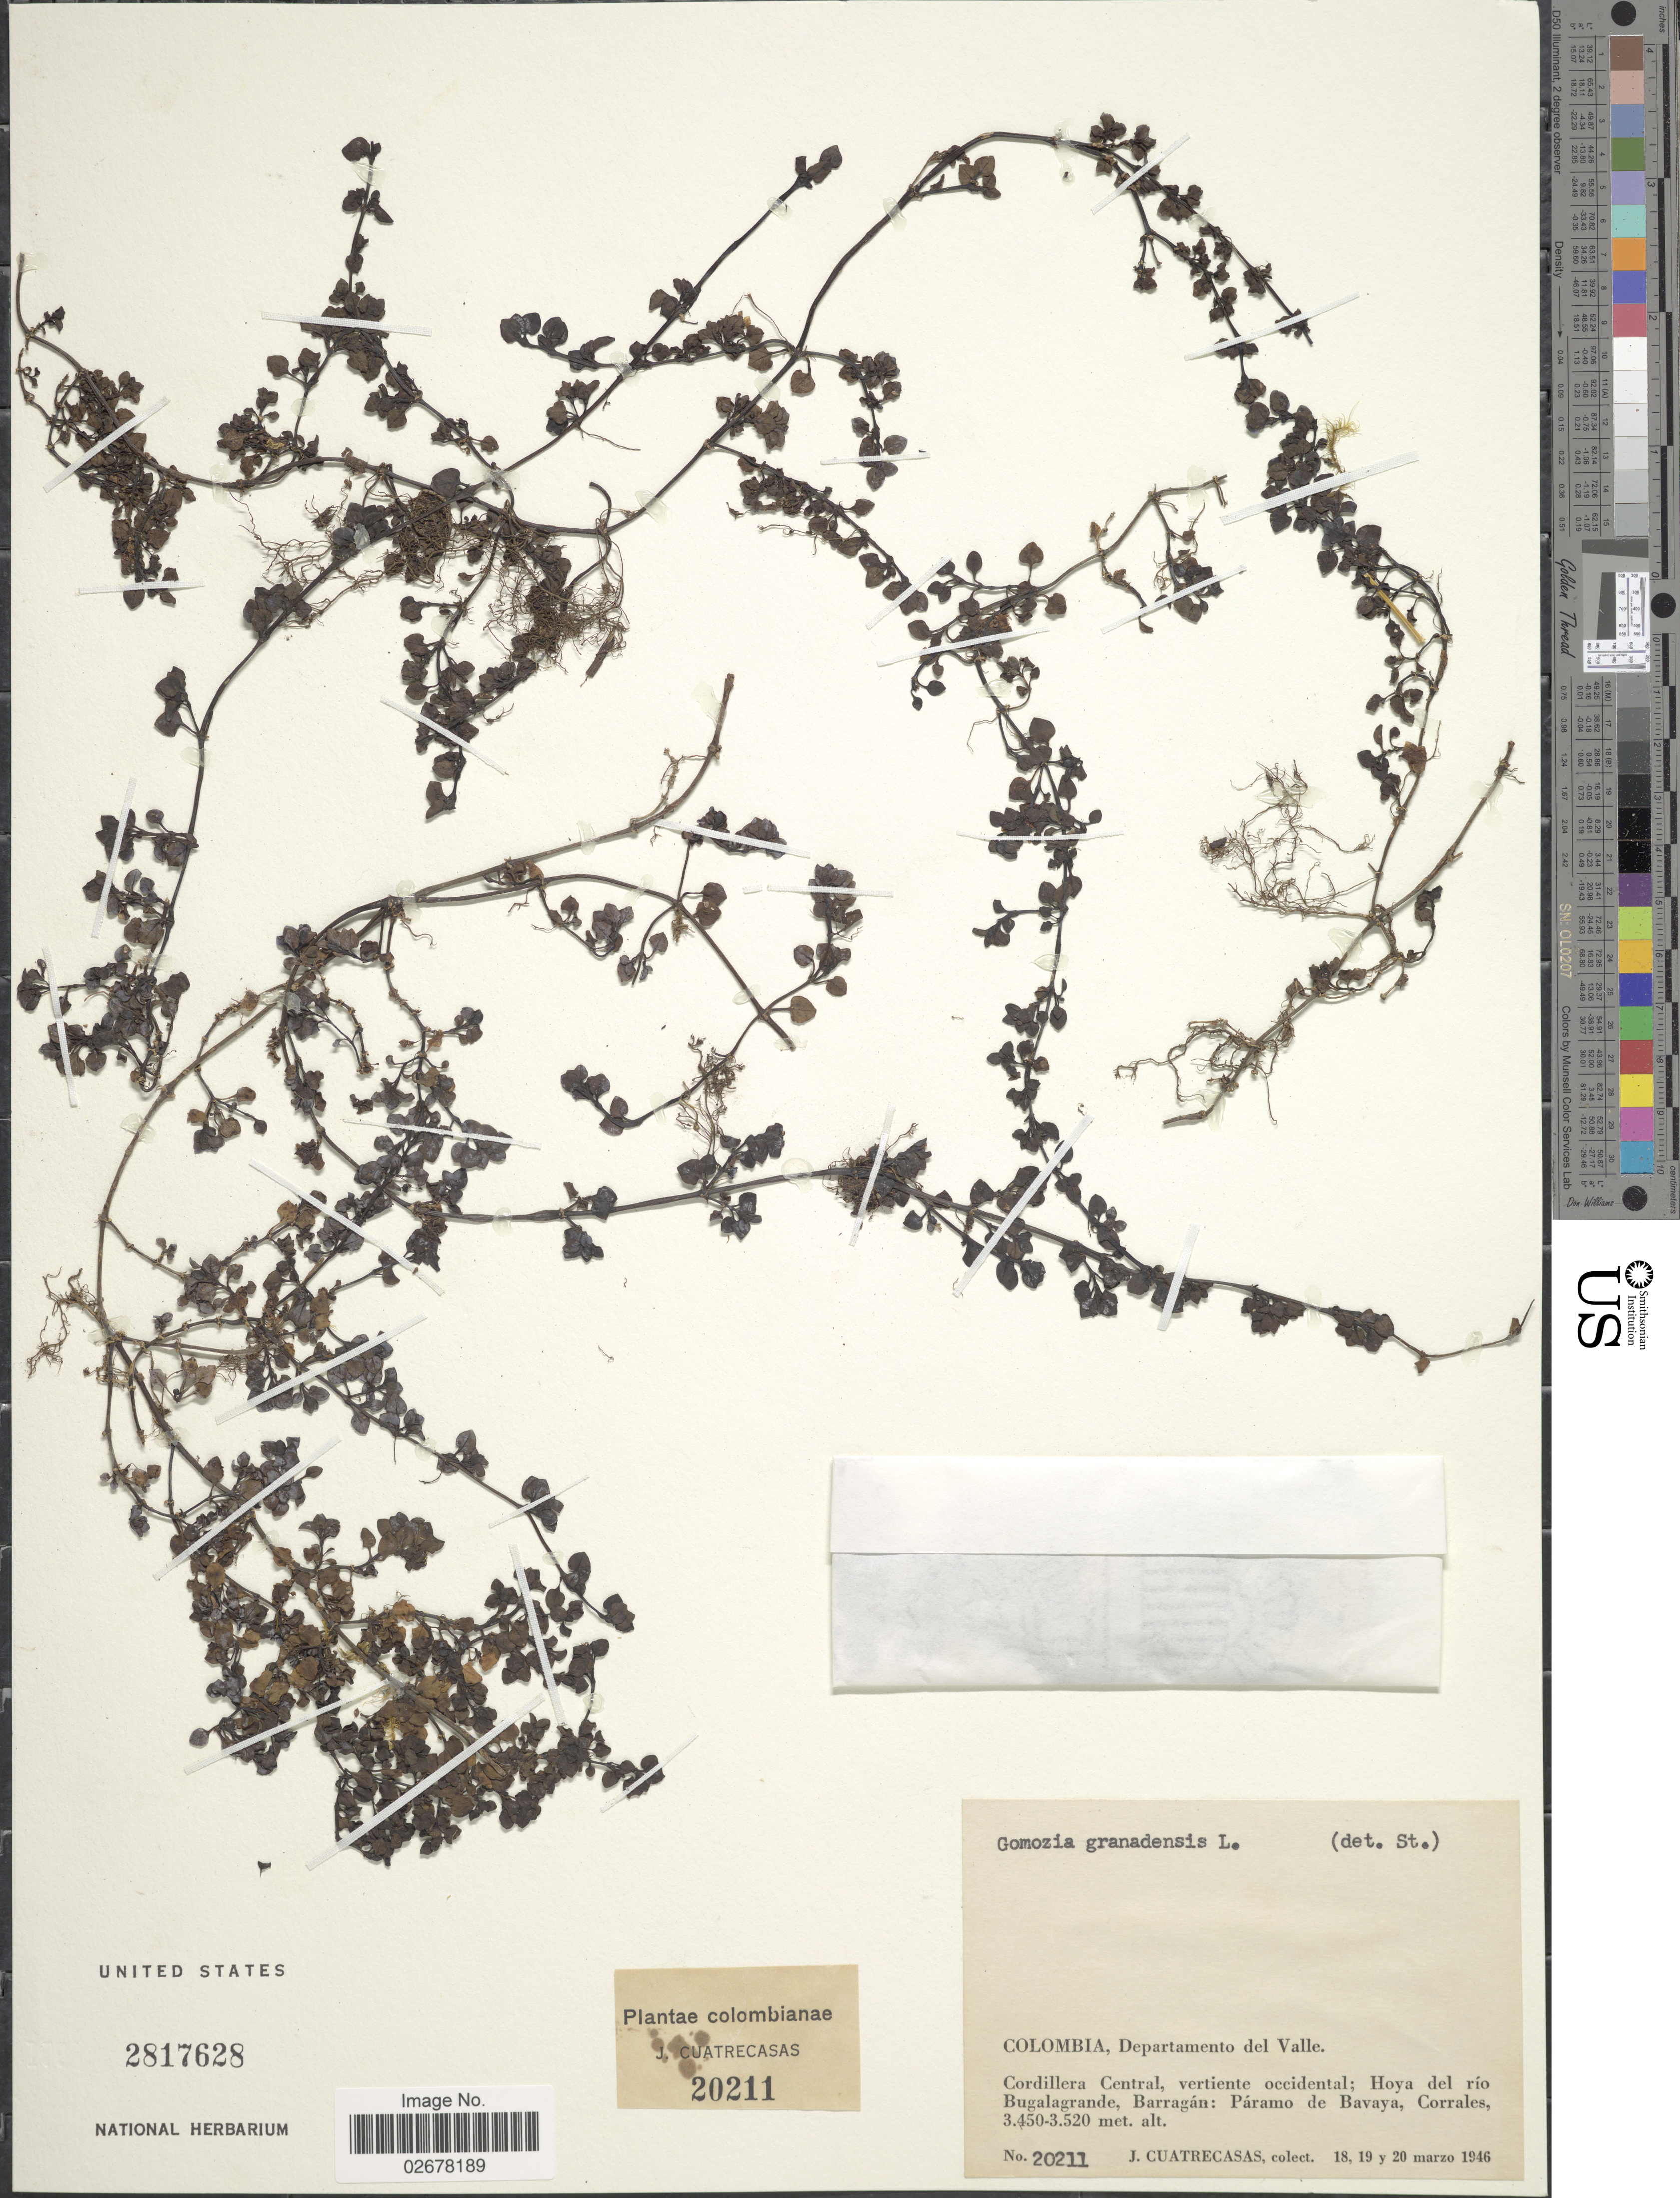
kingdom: Plantae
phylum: Tracheophyta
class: Magnoliopsida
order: Gentianales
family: Rubiaceae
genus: Nertera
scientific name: Nertera depressa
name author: Banks & Sol. ex Gaertn.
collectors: J. Cuatrecasas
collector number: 20211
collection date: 1946-03-18/1946-03-20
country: Colombia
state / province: Valle del Cauca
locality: Departamento del Valle, Cordillera Oriental, vertiente occidental; Hoya del rio Bugalagrande, Barragan: Paramo de Bavaya, Corrales, colombianae.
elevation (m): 3450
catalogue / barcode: US 2817628